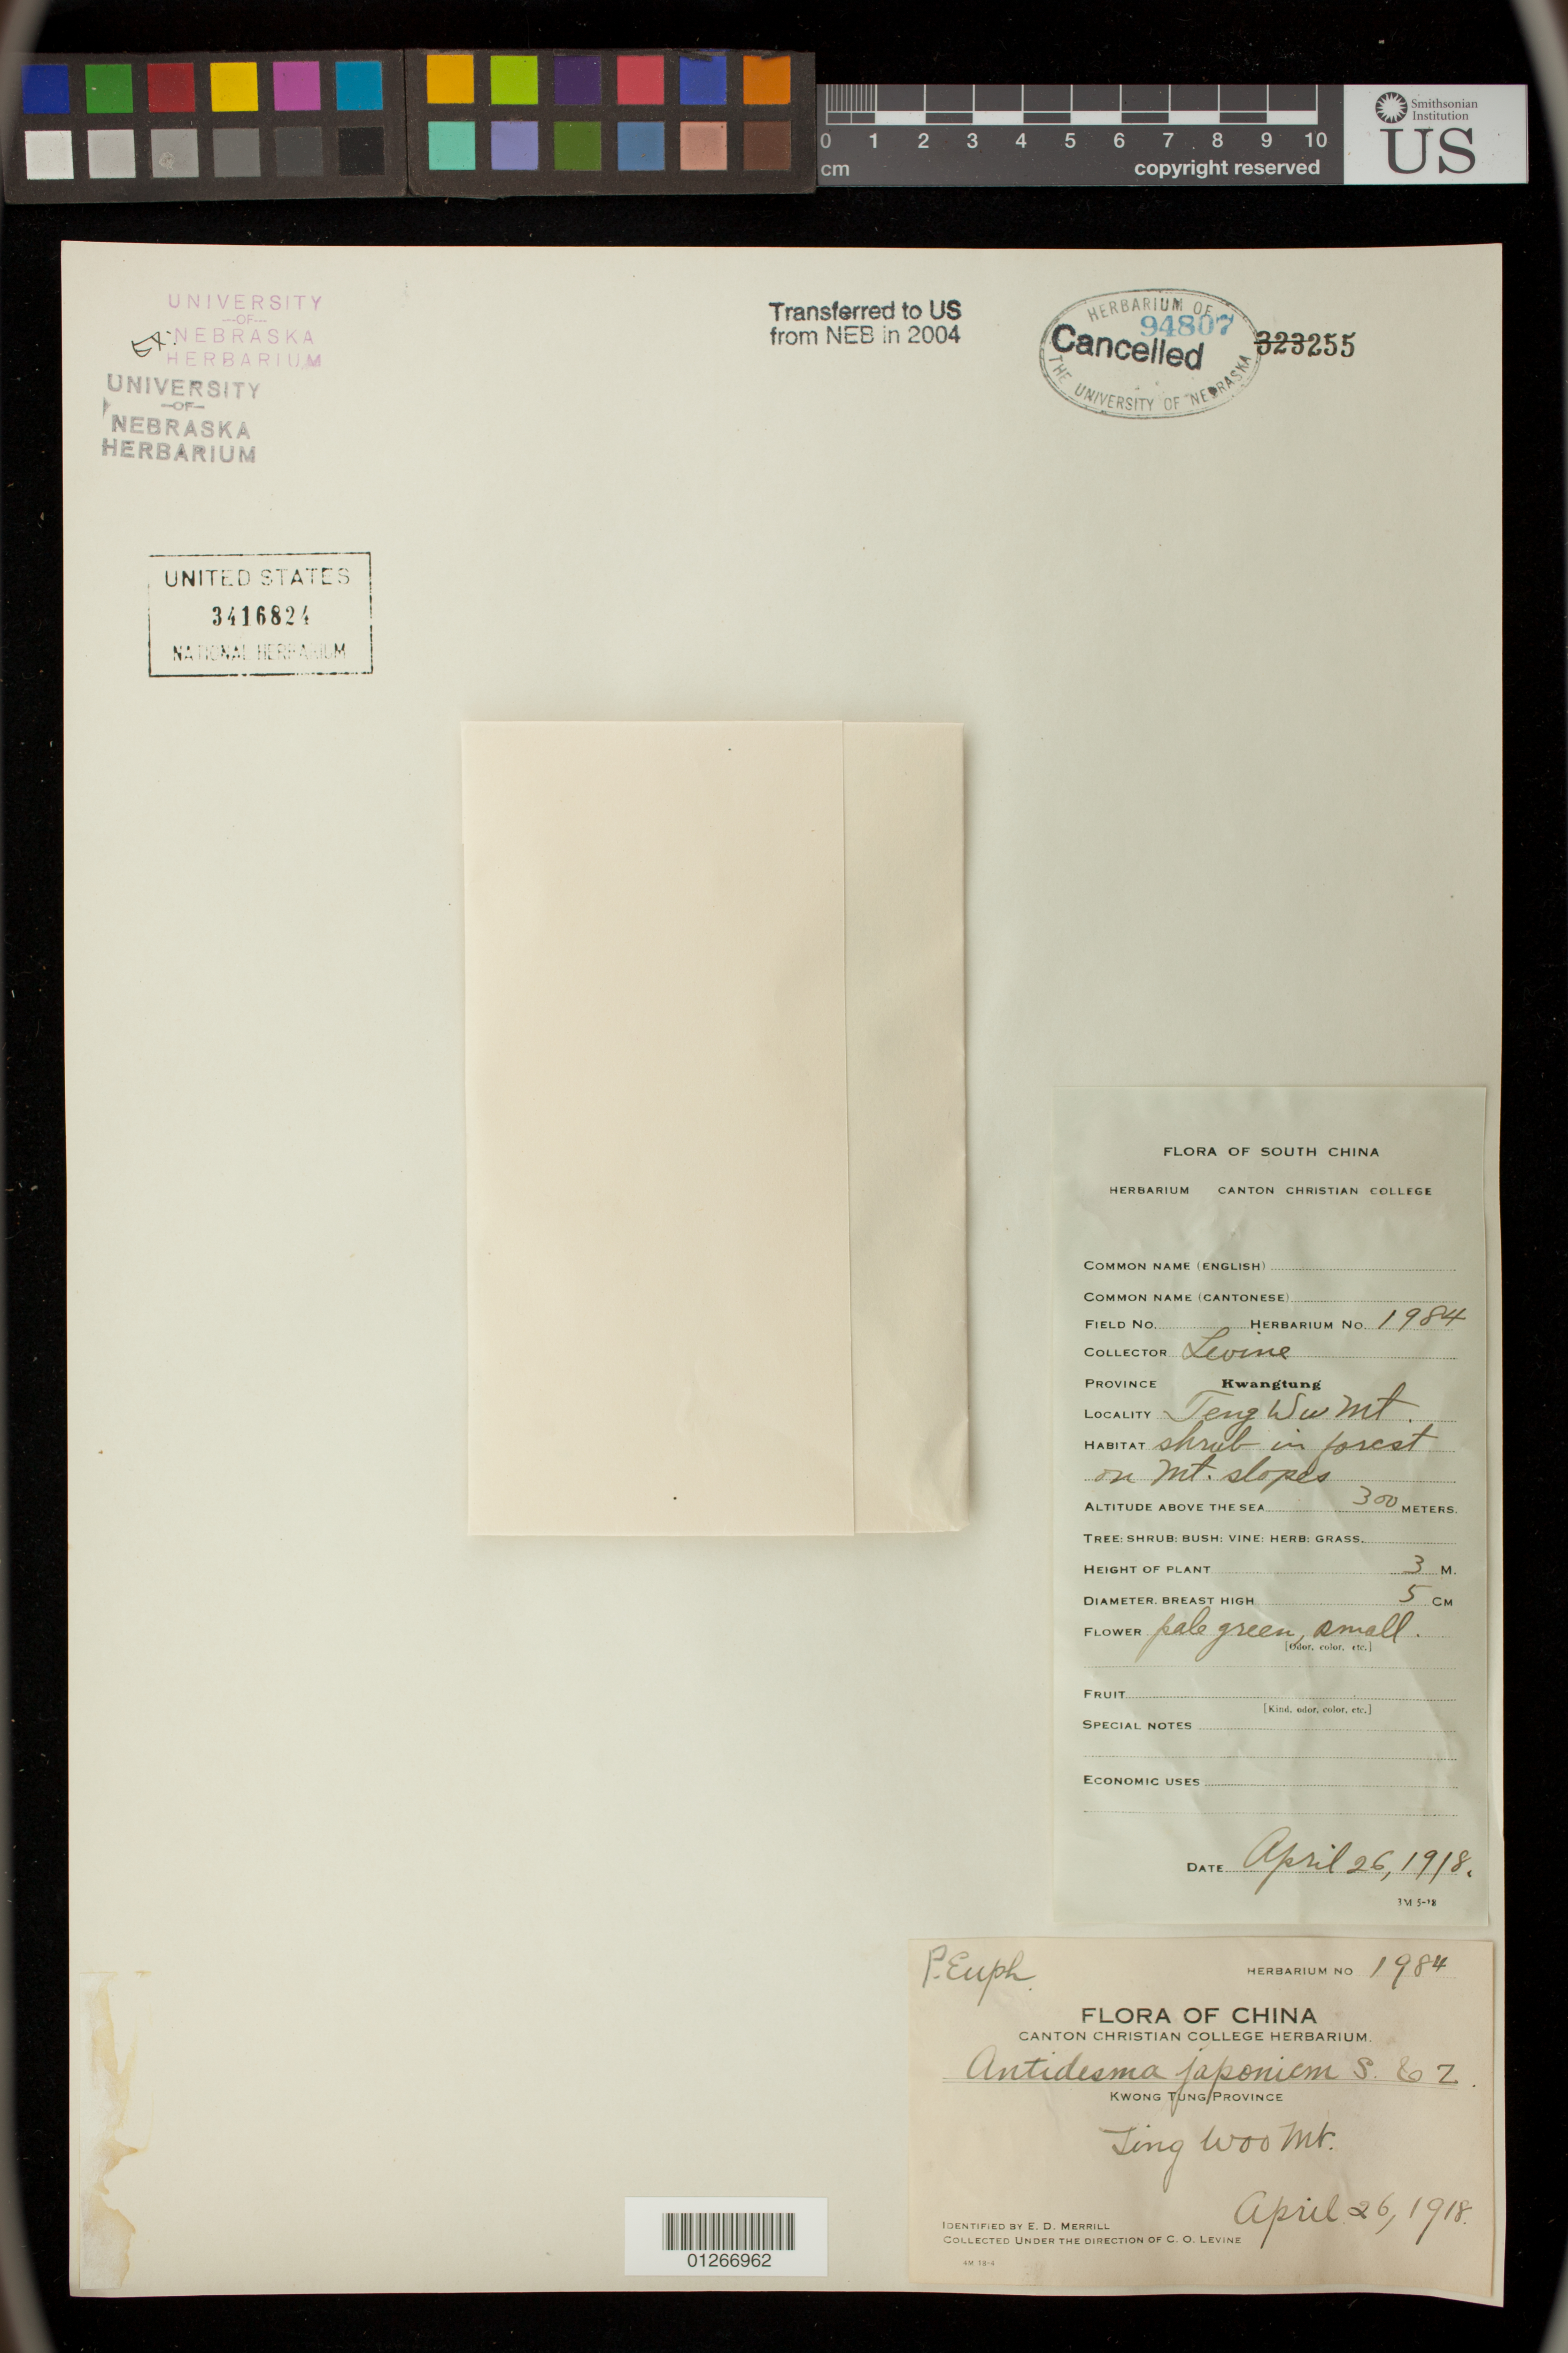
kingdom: Plantae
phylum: Tracheophyta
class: Magnoliopsida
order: Malpighiales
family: Phyllanthaceae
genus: Antidesma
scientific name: Antidesma japonicum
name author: Siebert & Zucc.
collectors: -. Levine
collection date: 1918-04-26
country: China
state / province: Guangdong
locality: Locality: Teng Wu Mt.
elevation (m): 300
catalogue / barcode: US 3416824